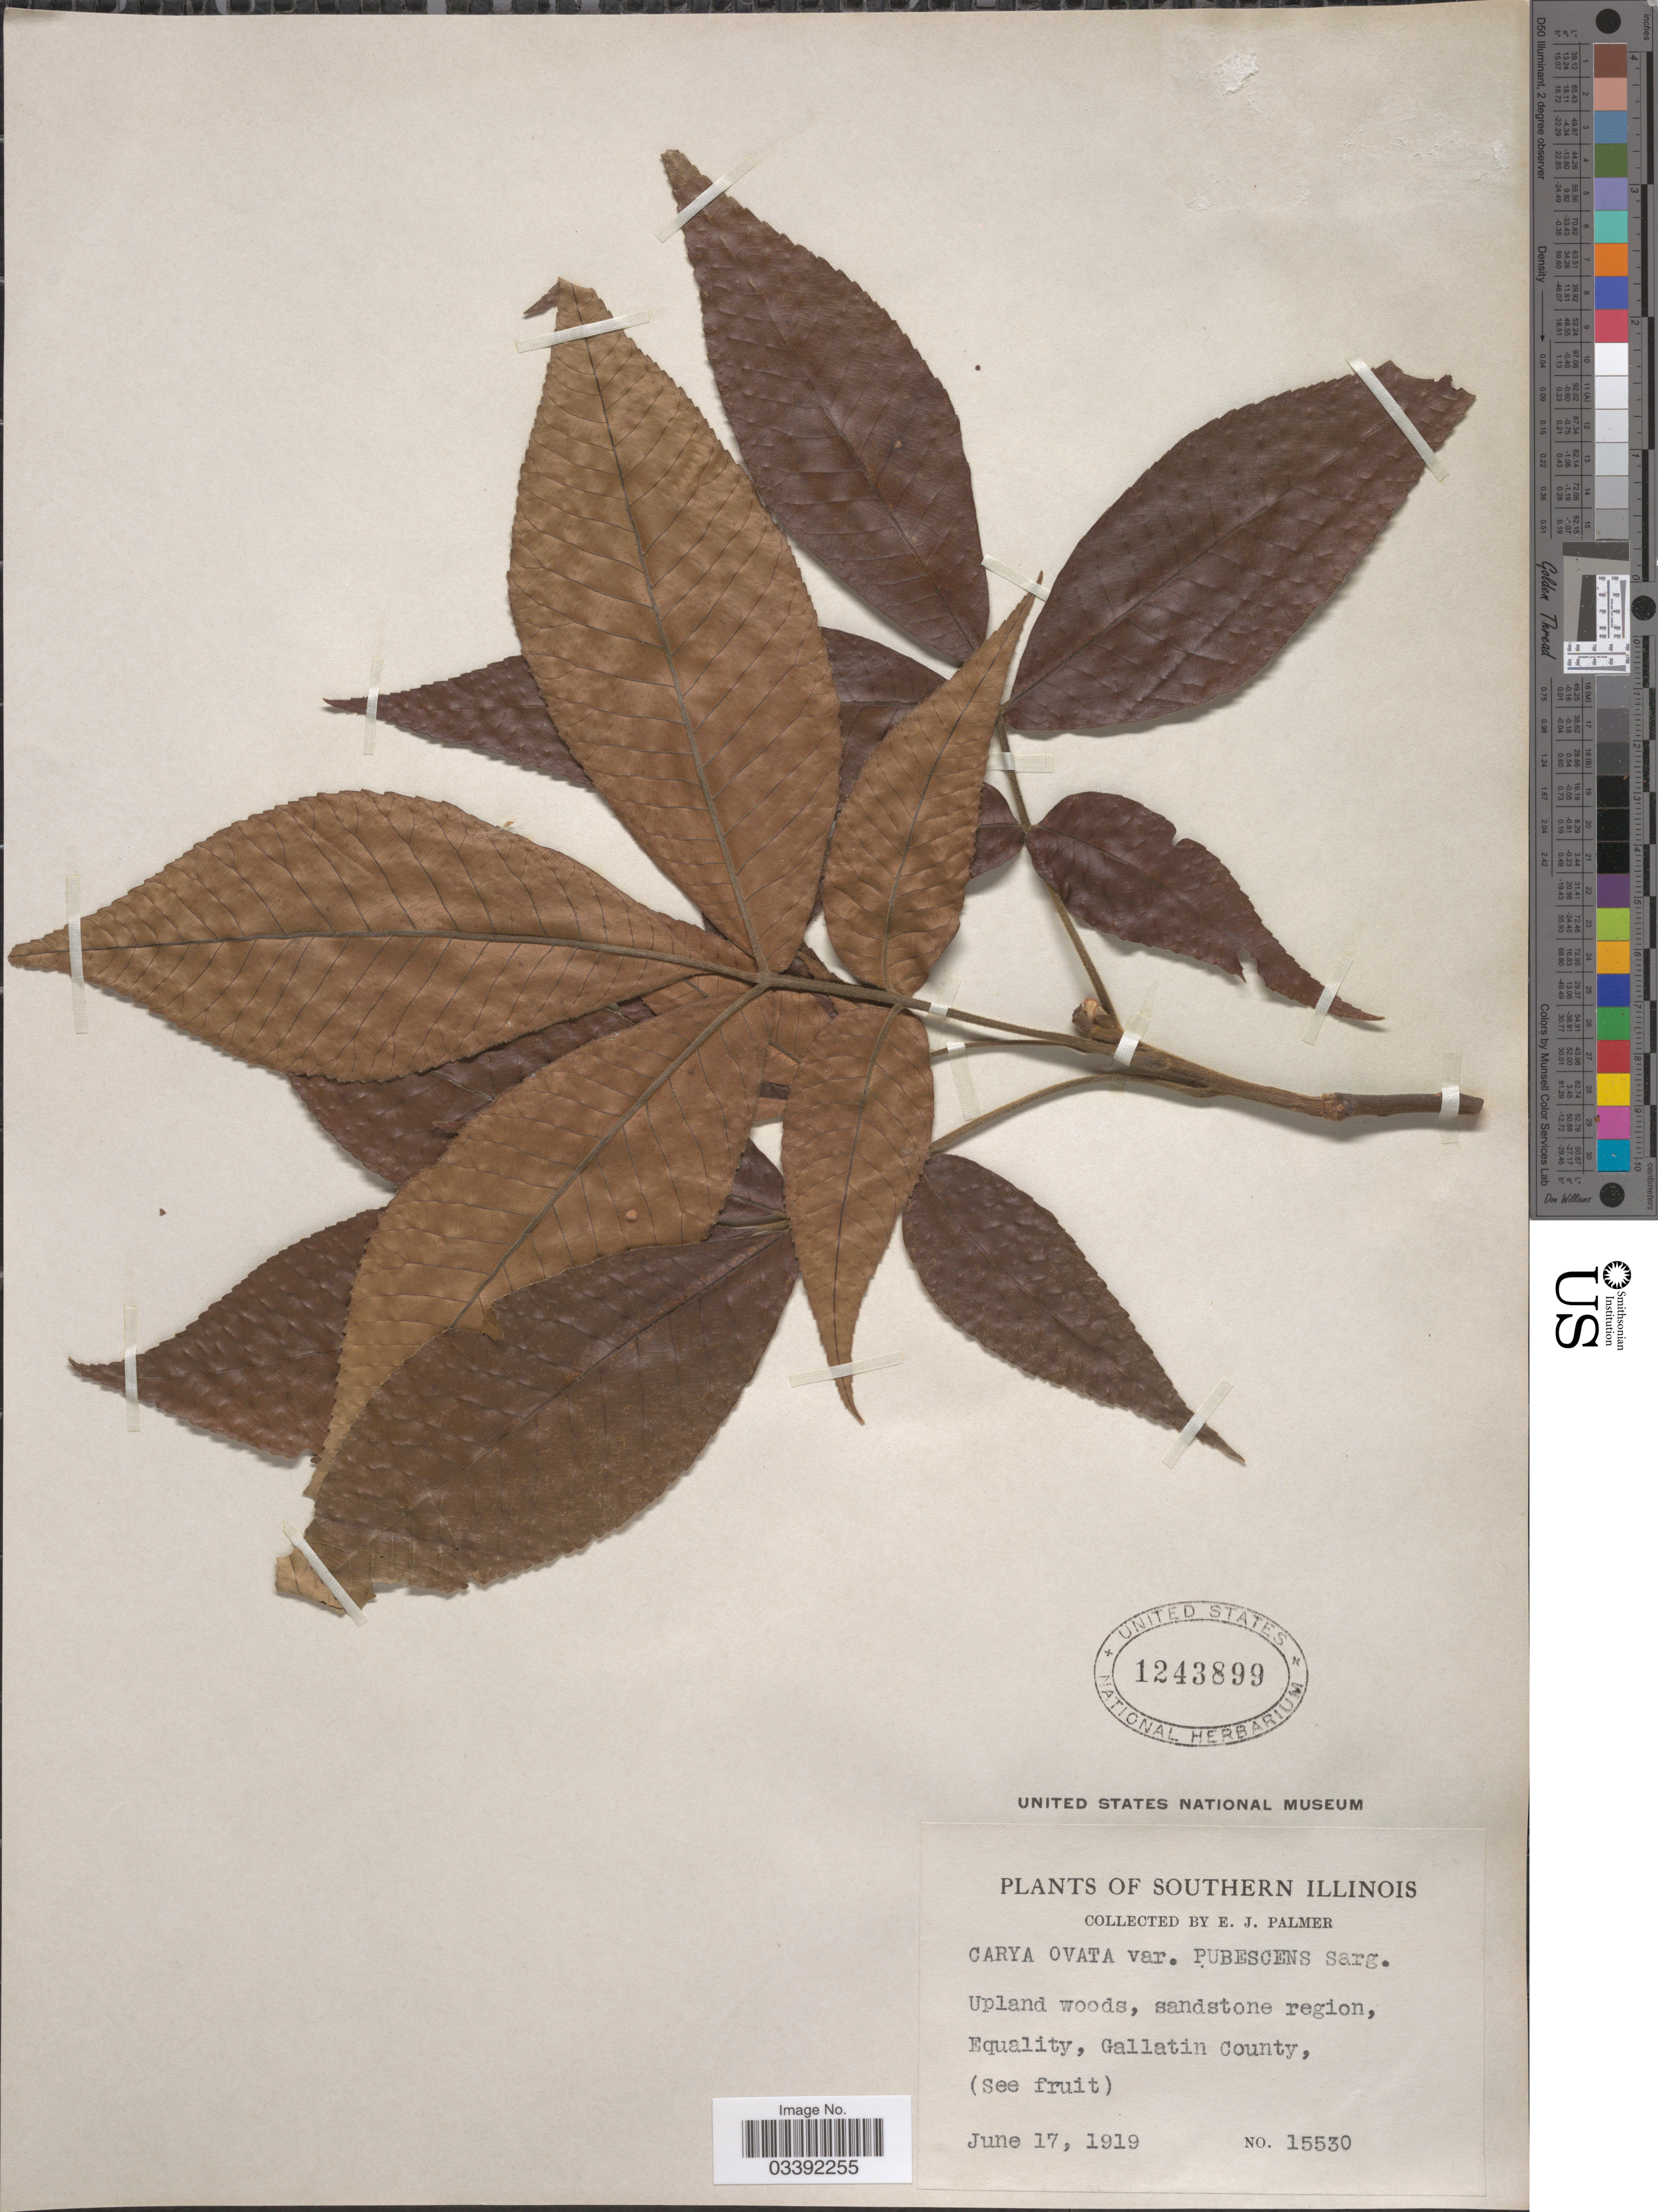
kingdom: Plantae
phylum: Tracheophyta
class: Magnoliopsida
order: Fagales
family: Juglandaceae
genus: Carya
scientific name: Carya ovata var. pubescens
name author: Sarg.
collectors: E. J. Palmer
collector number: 15530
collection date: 1919-06-17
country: United States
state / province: Illinois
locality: Southern Illinois. Equality, Gallatin County.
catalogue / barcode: US 1243899